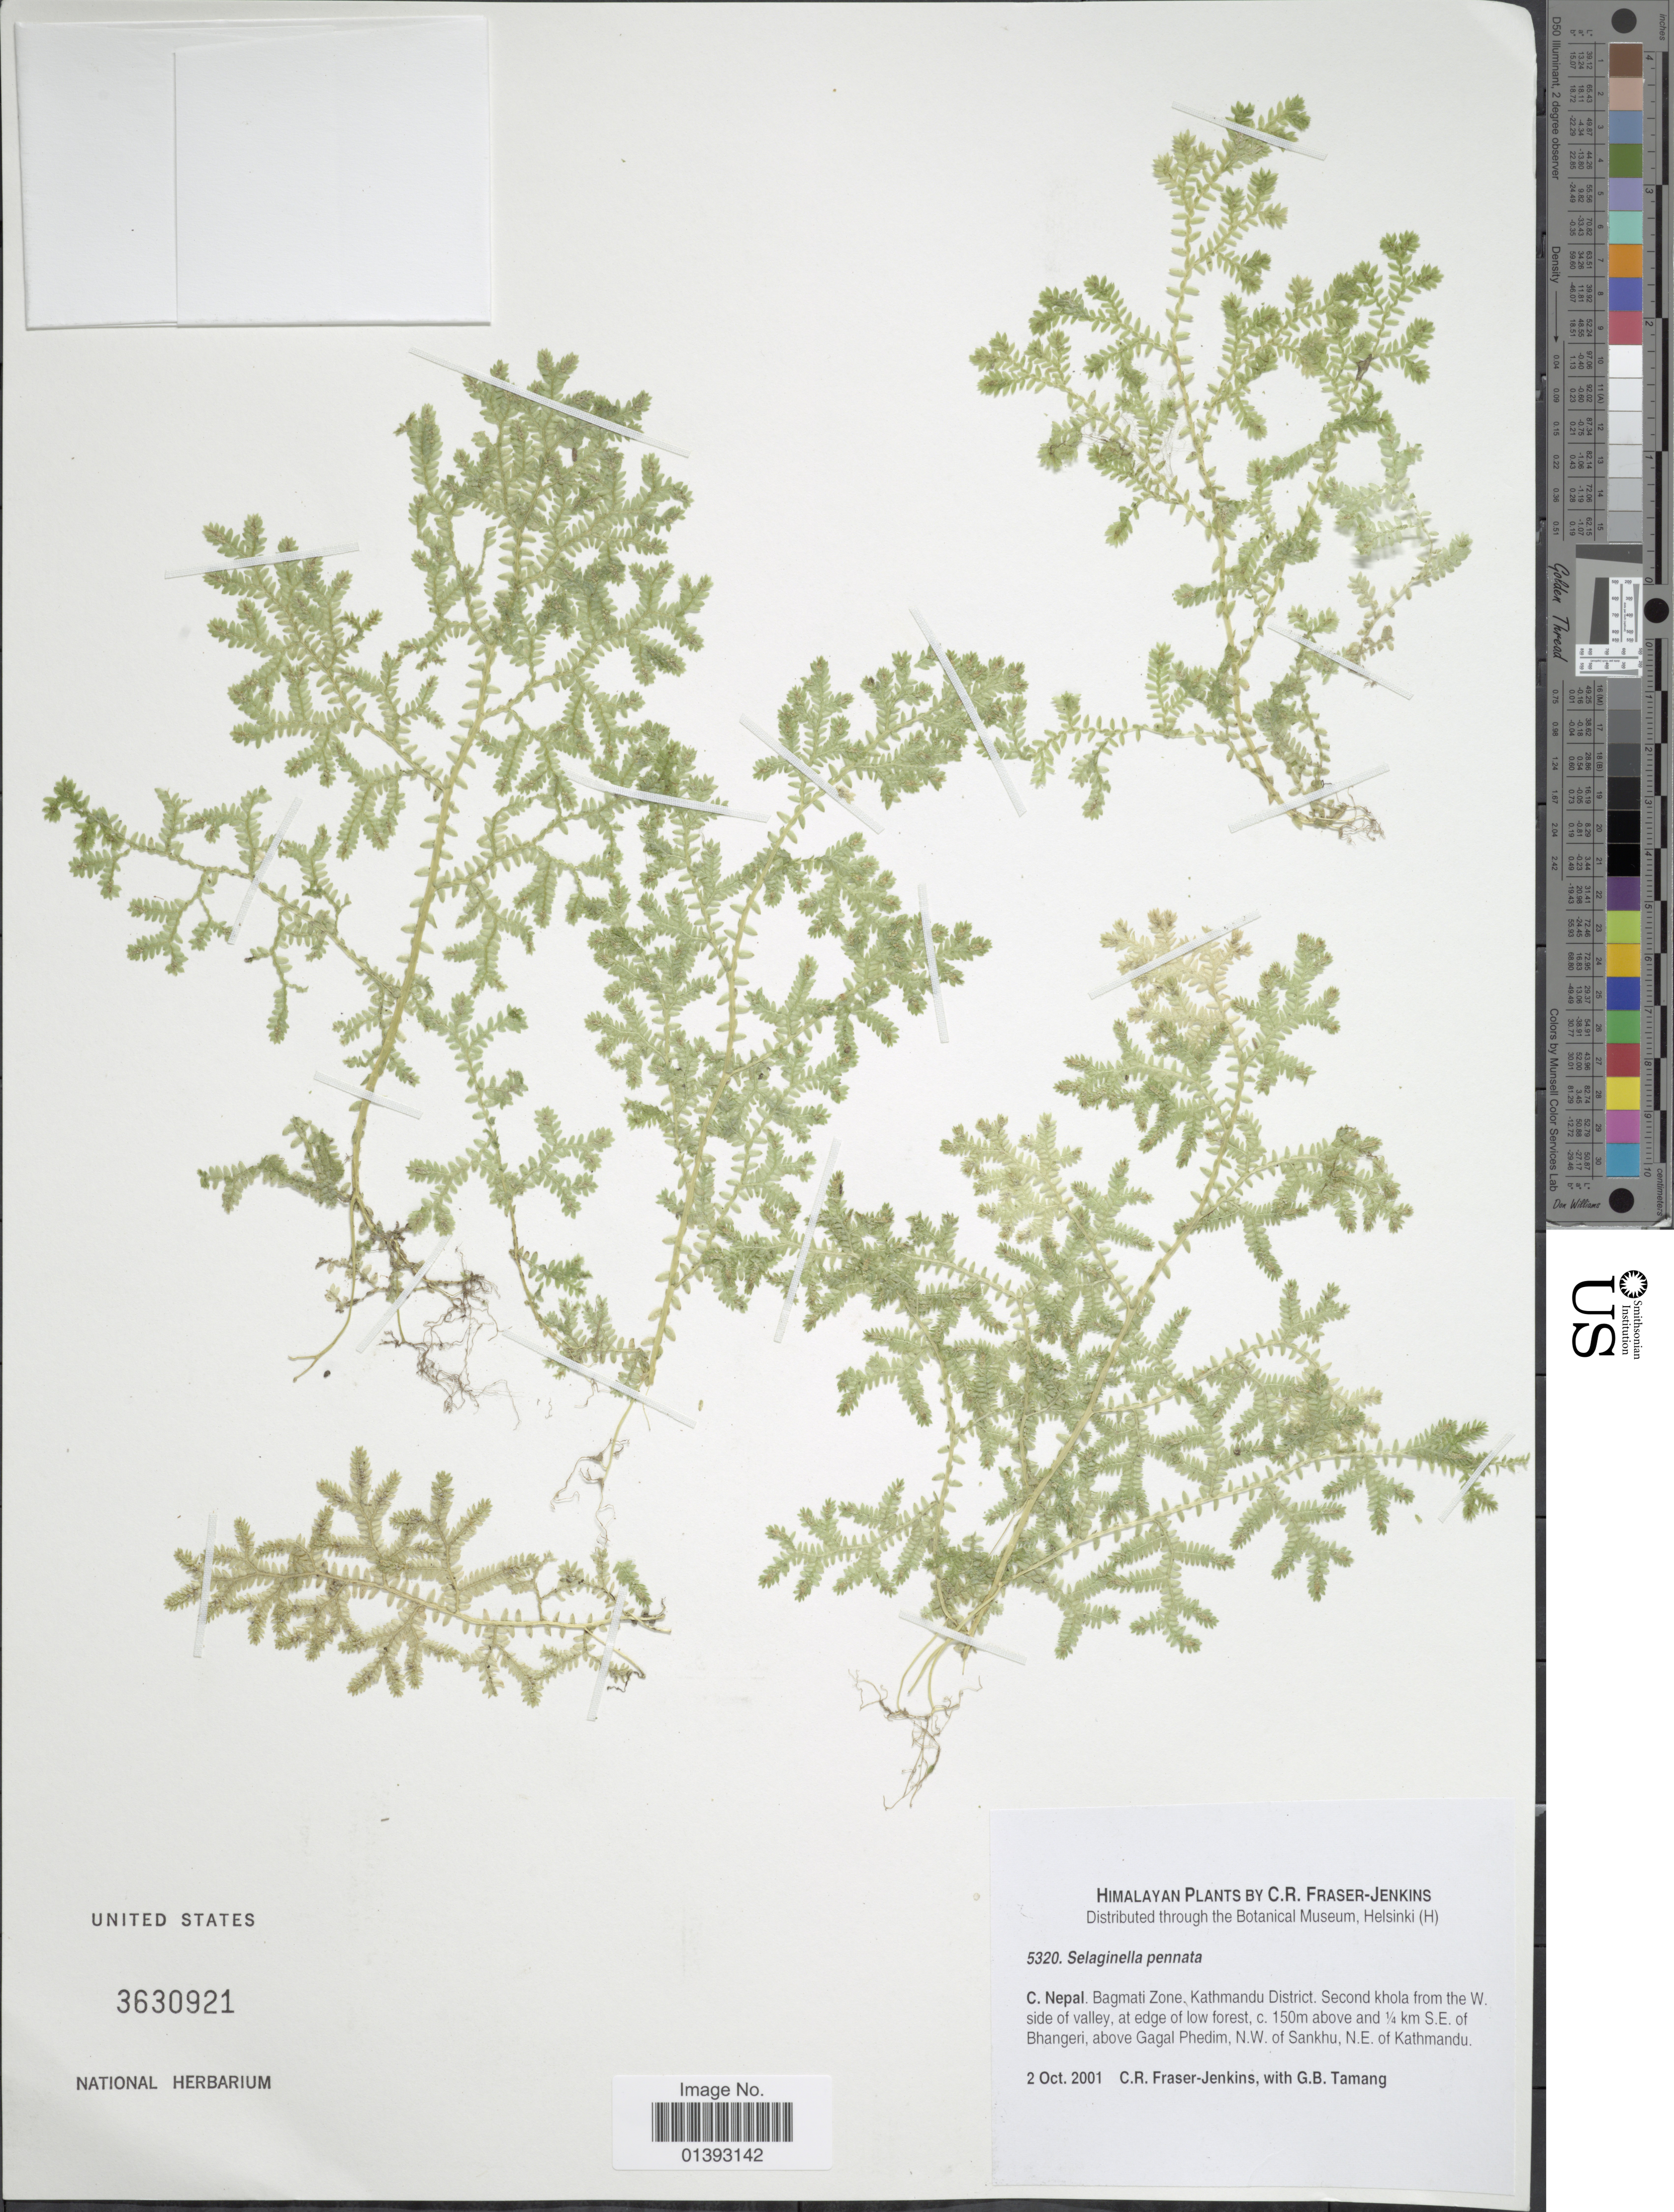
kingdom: Plantae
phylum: Tracheophyta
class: Lycopodiopsida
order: Selaginellales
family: Selaginellaceae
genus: Selaginella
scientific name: Selaginella pennata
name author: (D. Don) Spring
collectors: C. R. Fraser-Jenkins & G. Tamang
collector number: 5320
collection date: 2001-10-02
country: Nepal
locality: C. Nepal, Bagmati Zone, Kathmandu District, second Khola from the W. side of valley, at edge of low forest, c. 150m above and ¼km S. E. of Bhangeri, above Gagal Phedim, N.W. of Sankhu, N. E. of Kathmandu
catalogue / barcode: US 3630921